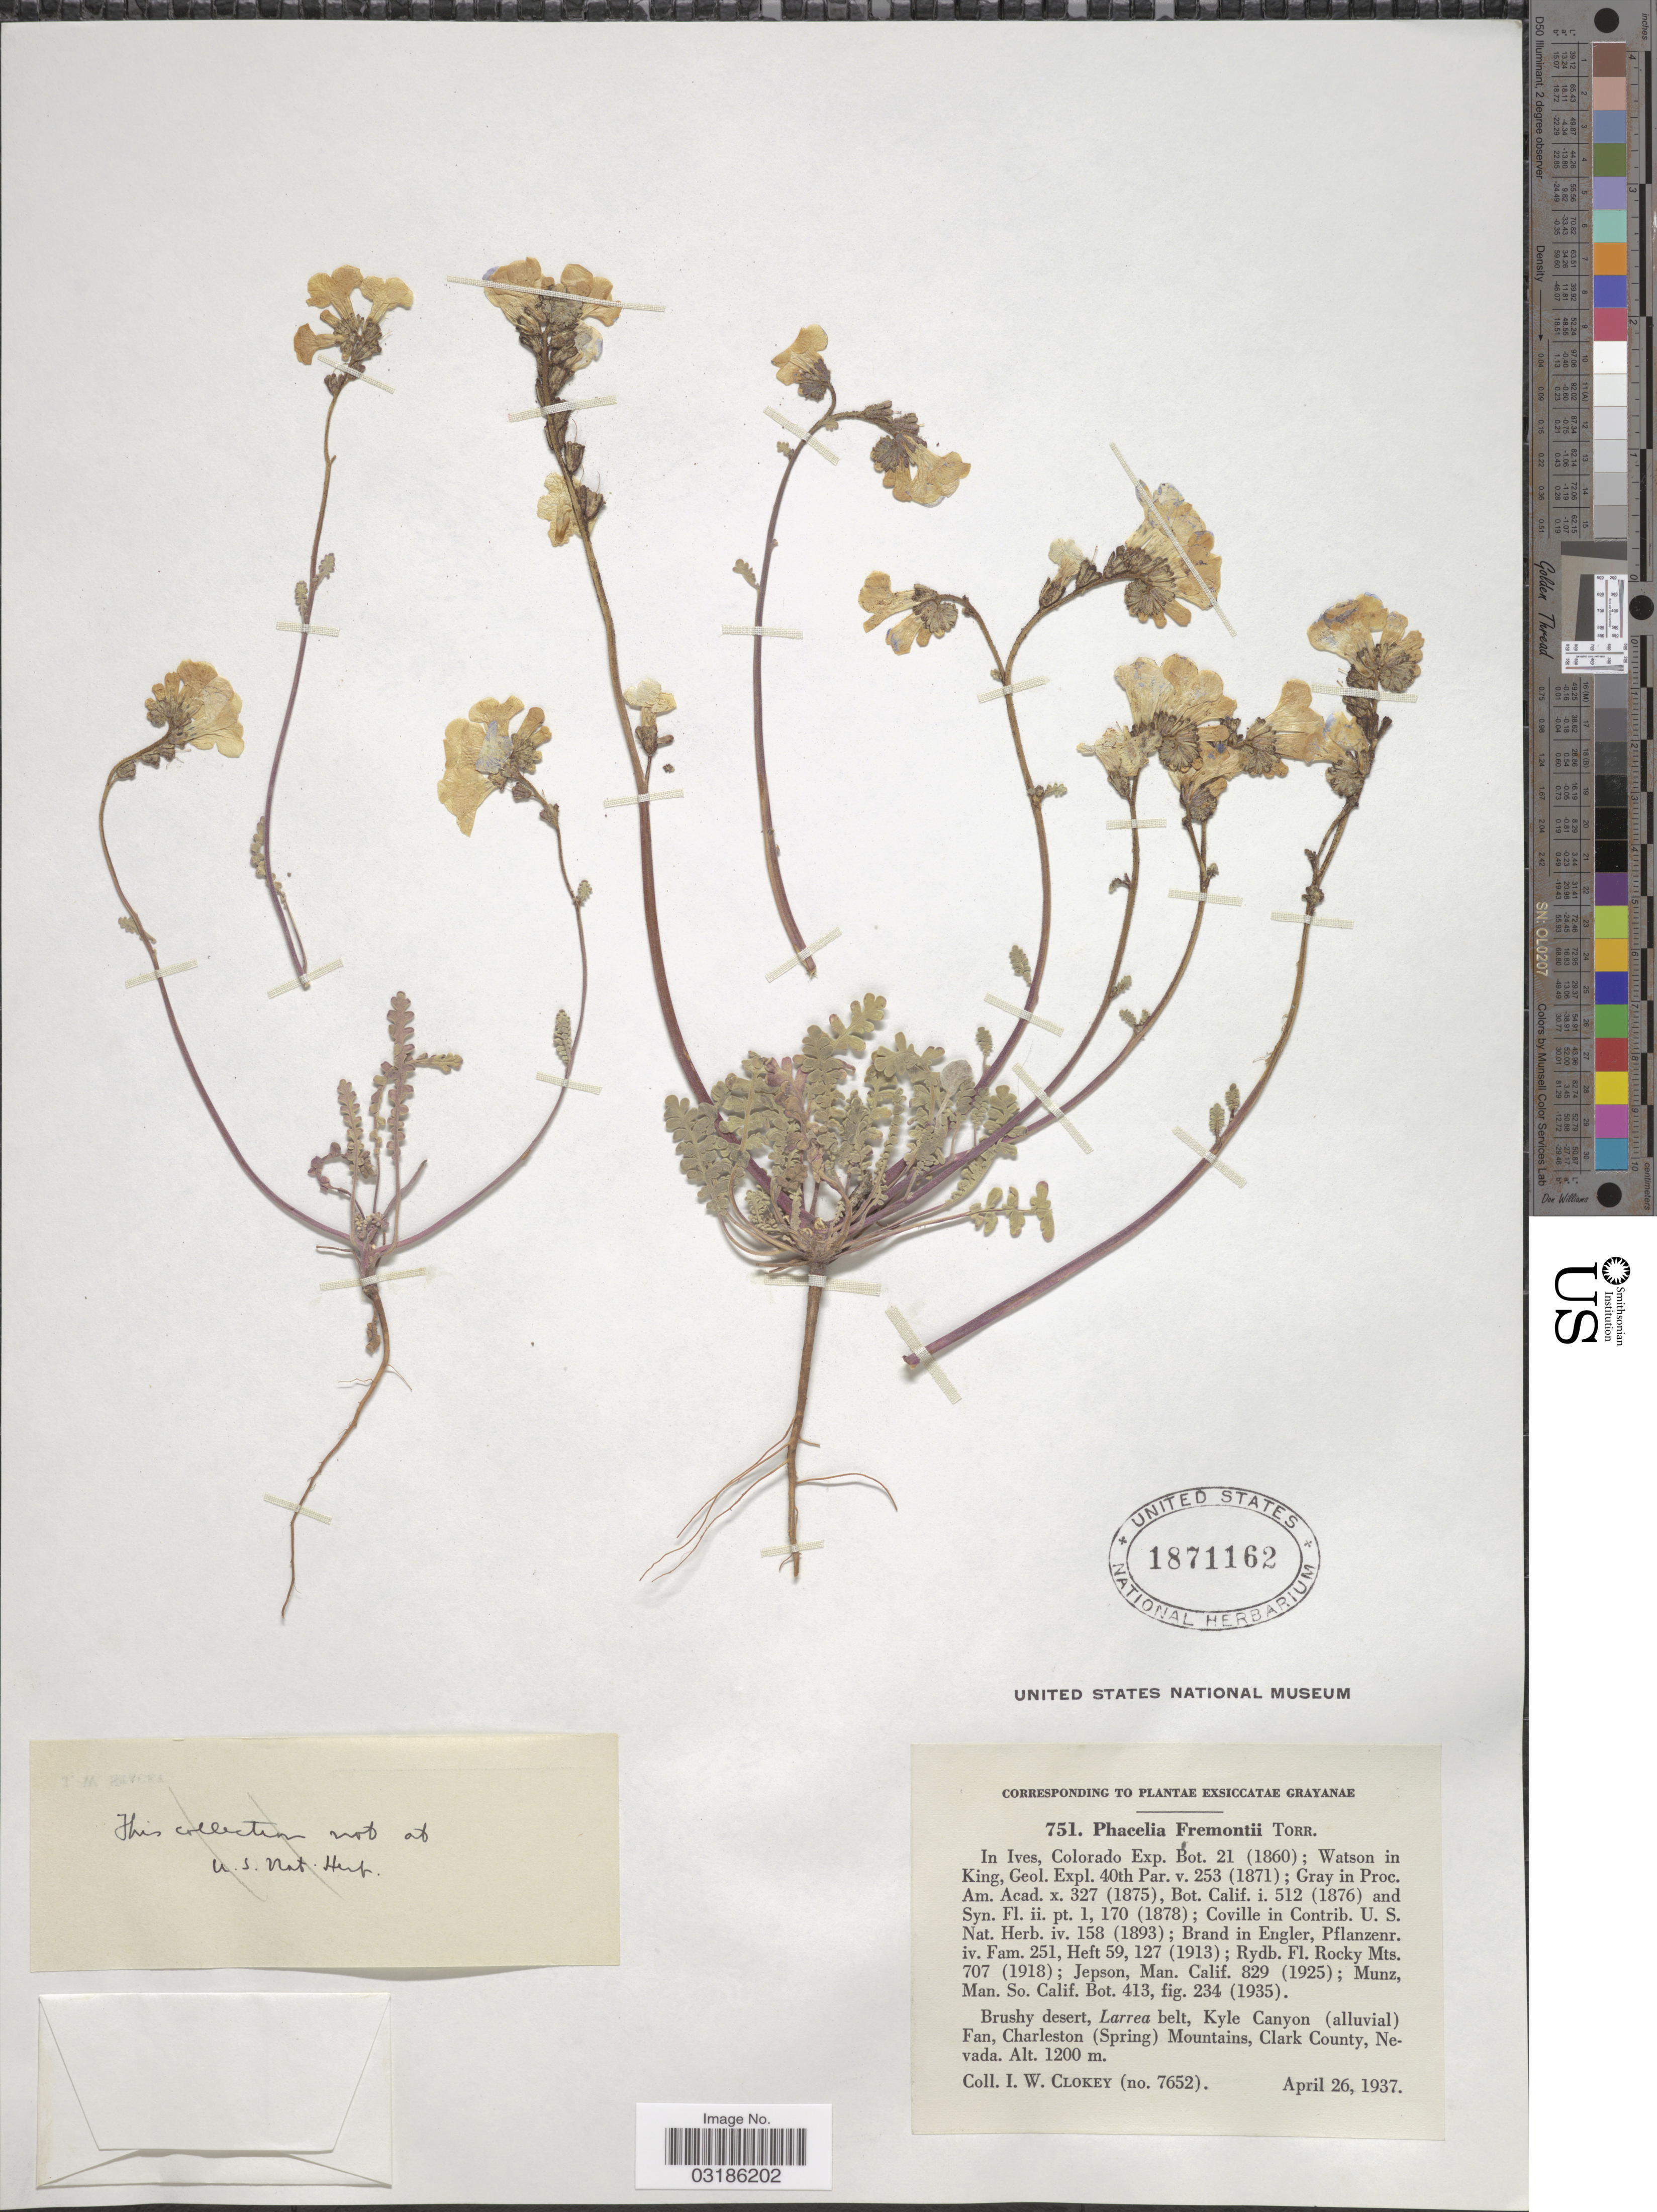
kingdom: Plantae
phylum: Tracheophyta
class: Magnoliopsida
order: Boraginales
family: Hydrophyllaceae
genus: Phacelia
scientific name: Phacelia fremontii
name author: Torr.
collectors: I. W. Clokey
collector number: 7652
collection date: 1937-04-26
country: United States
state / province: Colorado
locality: Brushy desert. Larrea belt, Kyle Canyon. (alluvial) Fan, Charleston (Spring) Mountains, Clark County.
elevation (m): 1200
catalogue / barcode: US 1871162